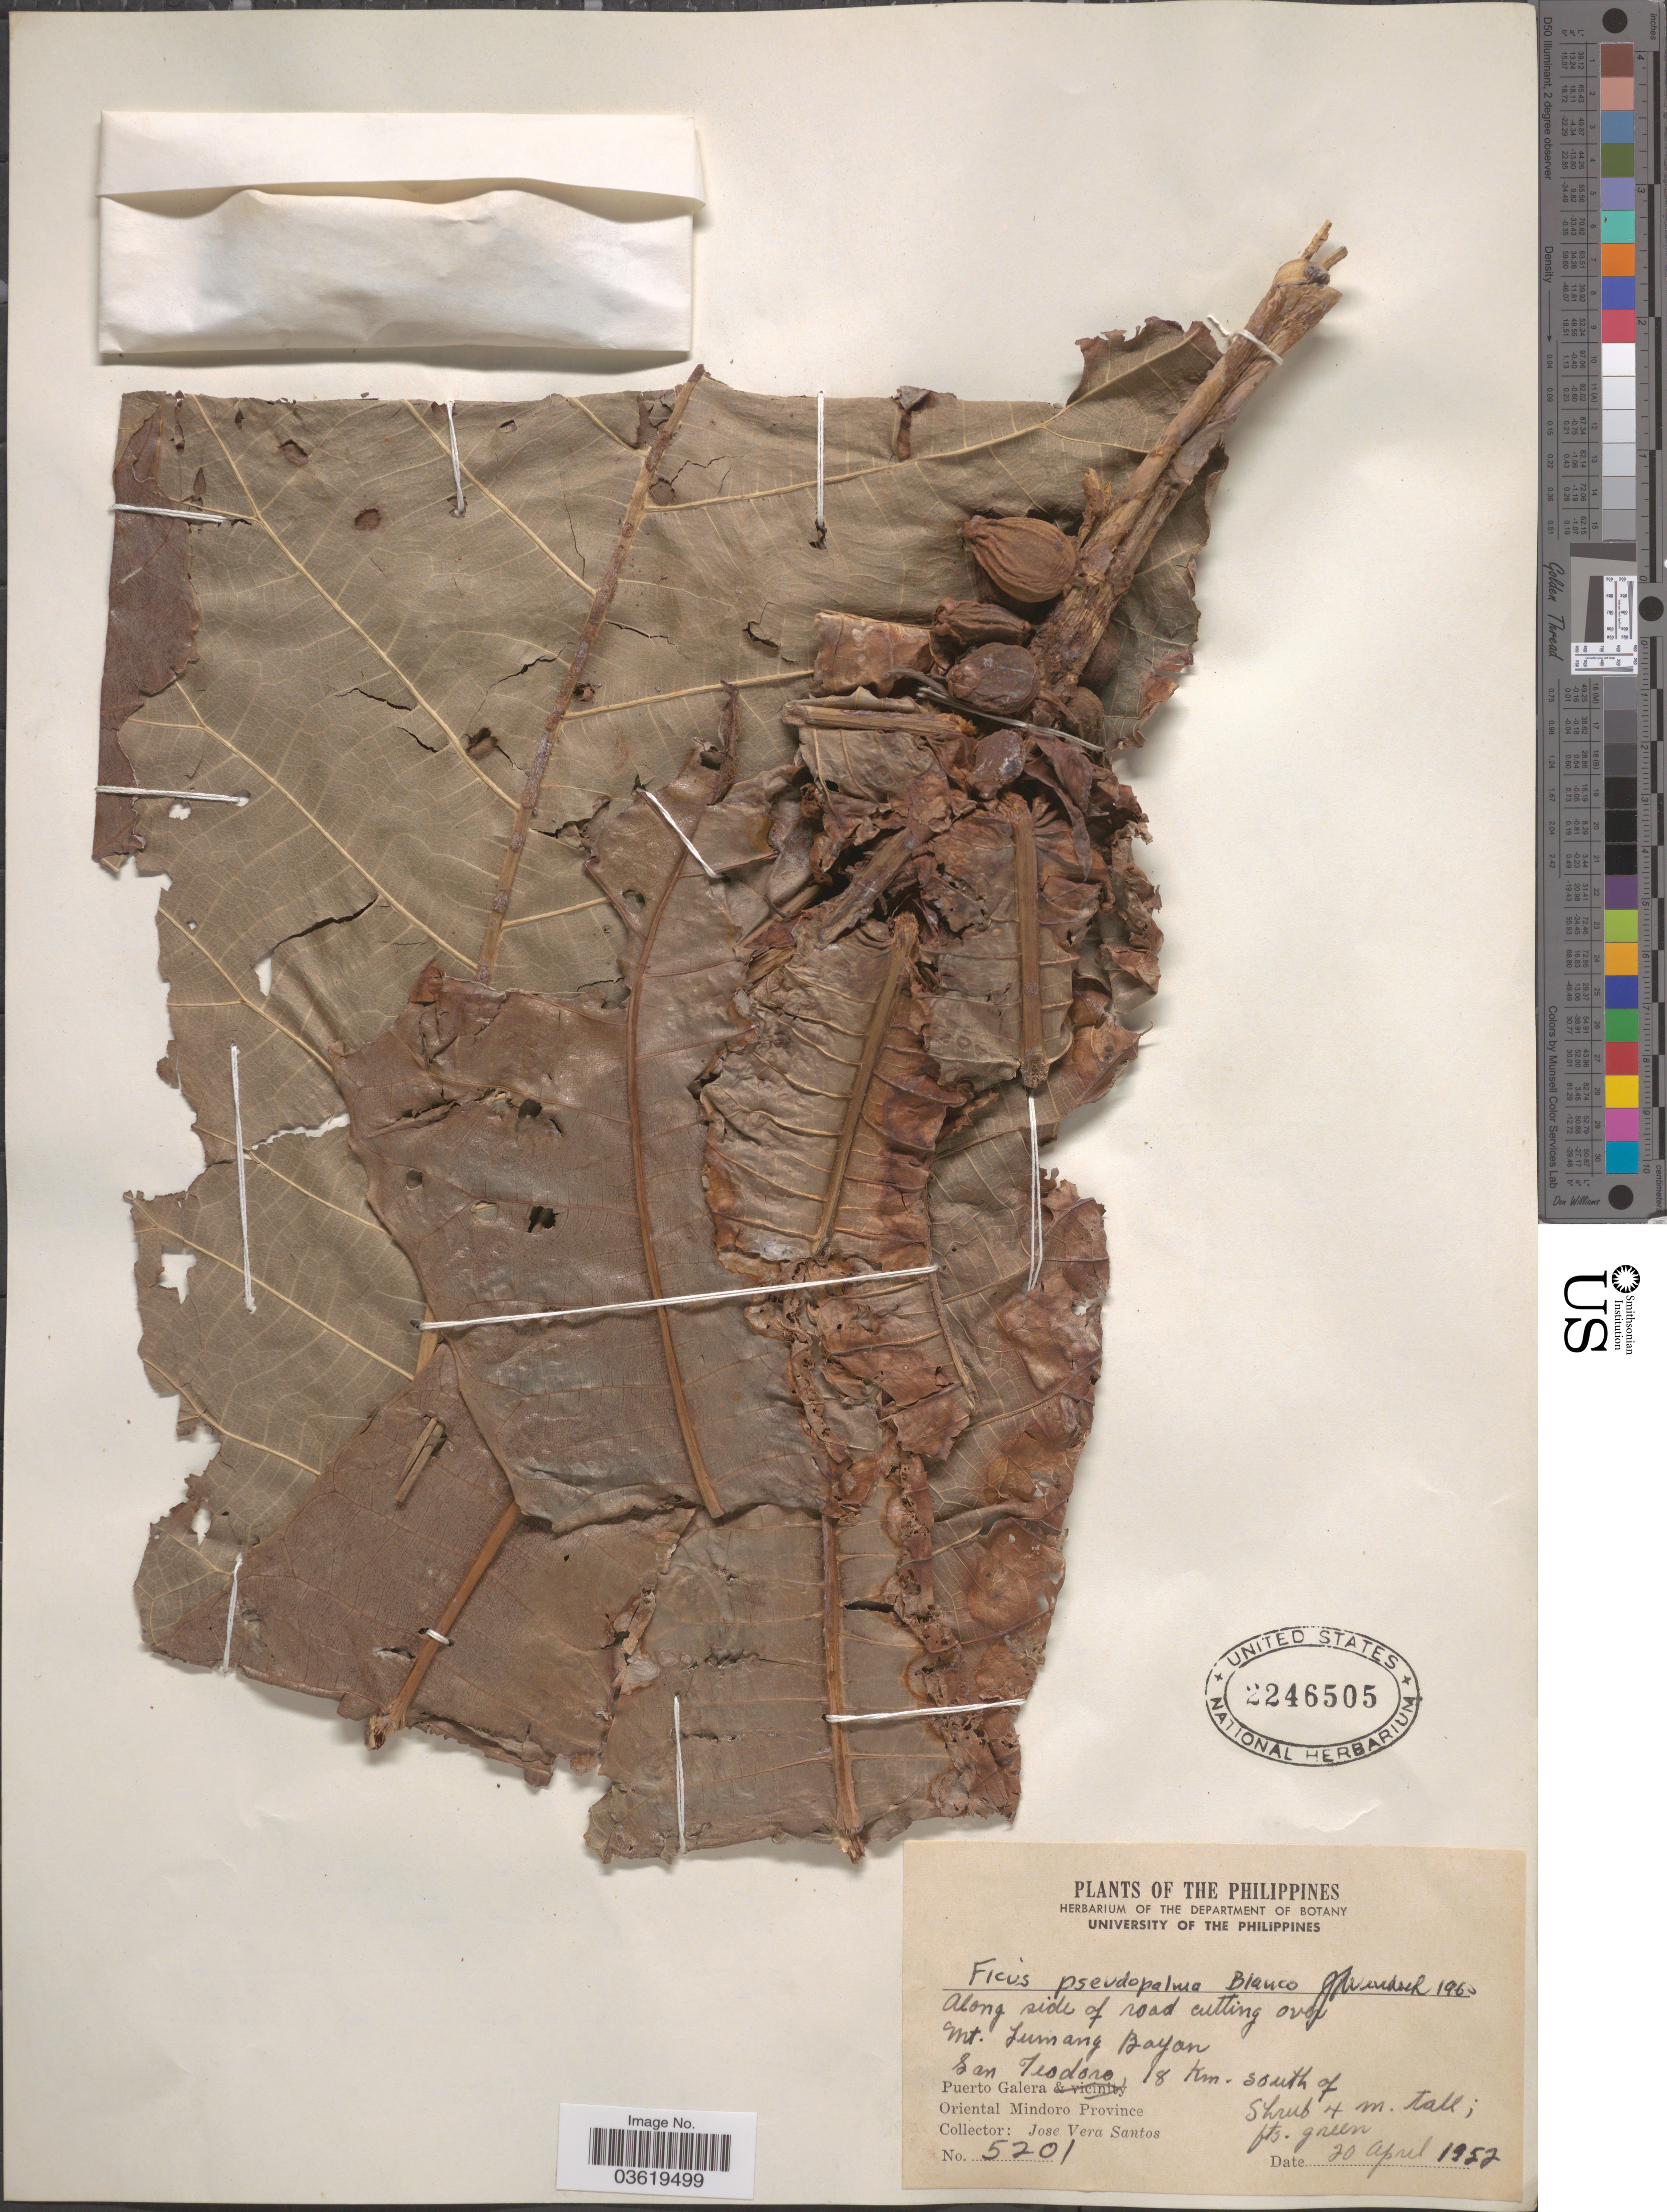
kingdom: Plantae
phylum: Tracheophyta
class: Magnoliopsida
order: Rosales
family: Moraceae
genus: Ficus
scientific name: Ficus pseudopalma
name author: Blanco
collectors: J. Santos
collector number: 5201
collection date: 1952-04-20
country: Philippines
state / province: Mimaropa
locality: Along side of road cutting over Mt. Lumang Bayan San Teodoro, 18 Km- south of Puerto Galera. Oriental Mindoro Province.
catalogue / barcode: US 2246505